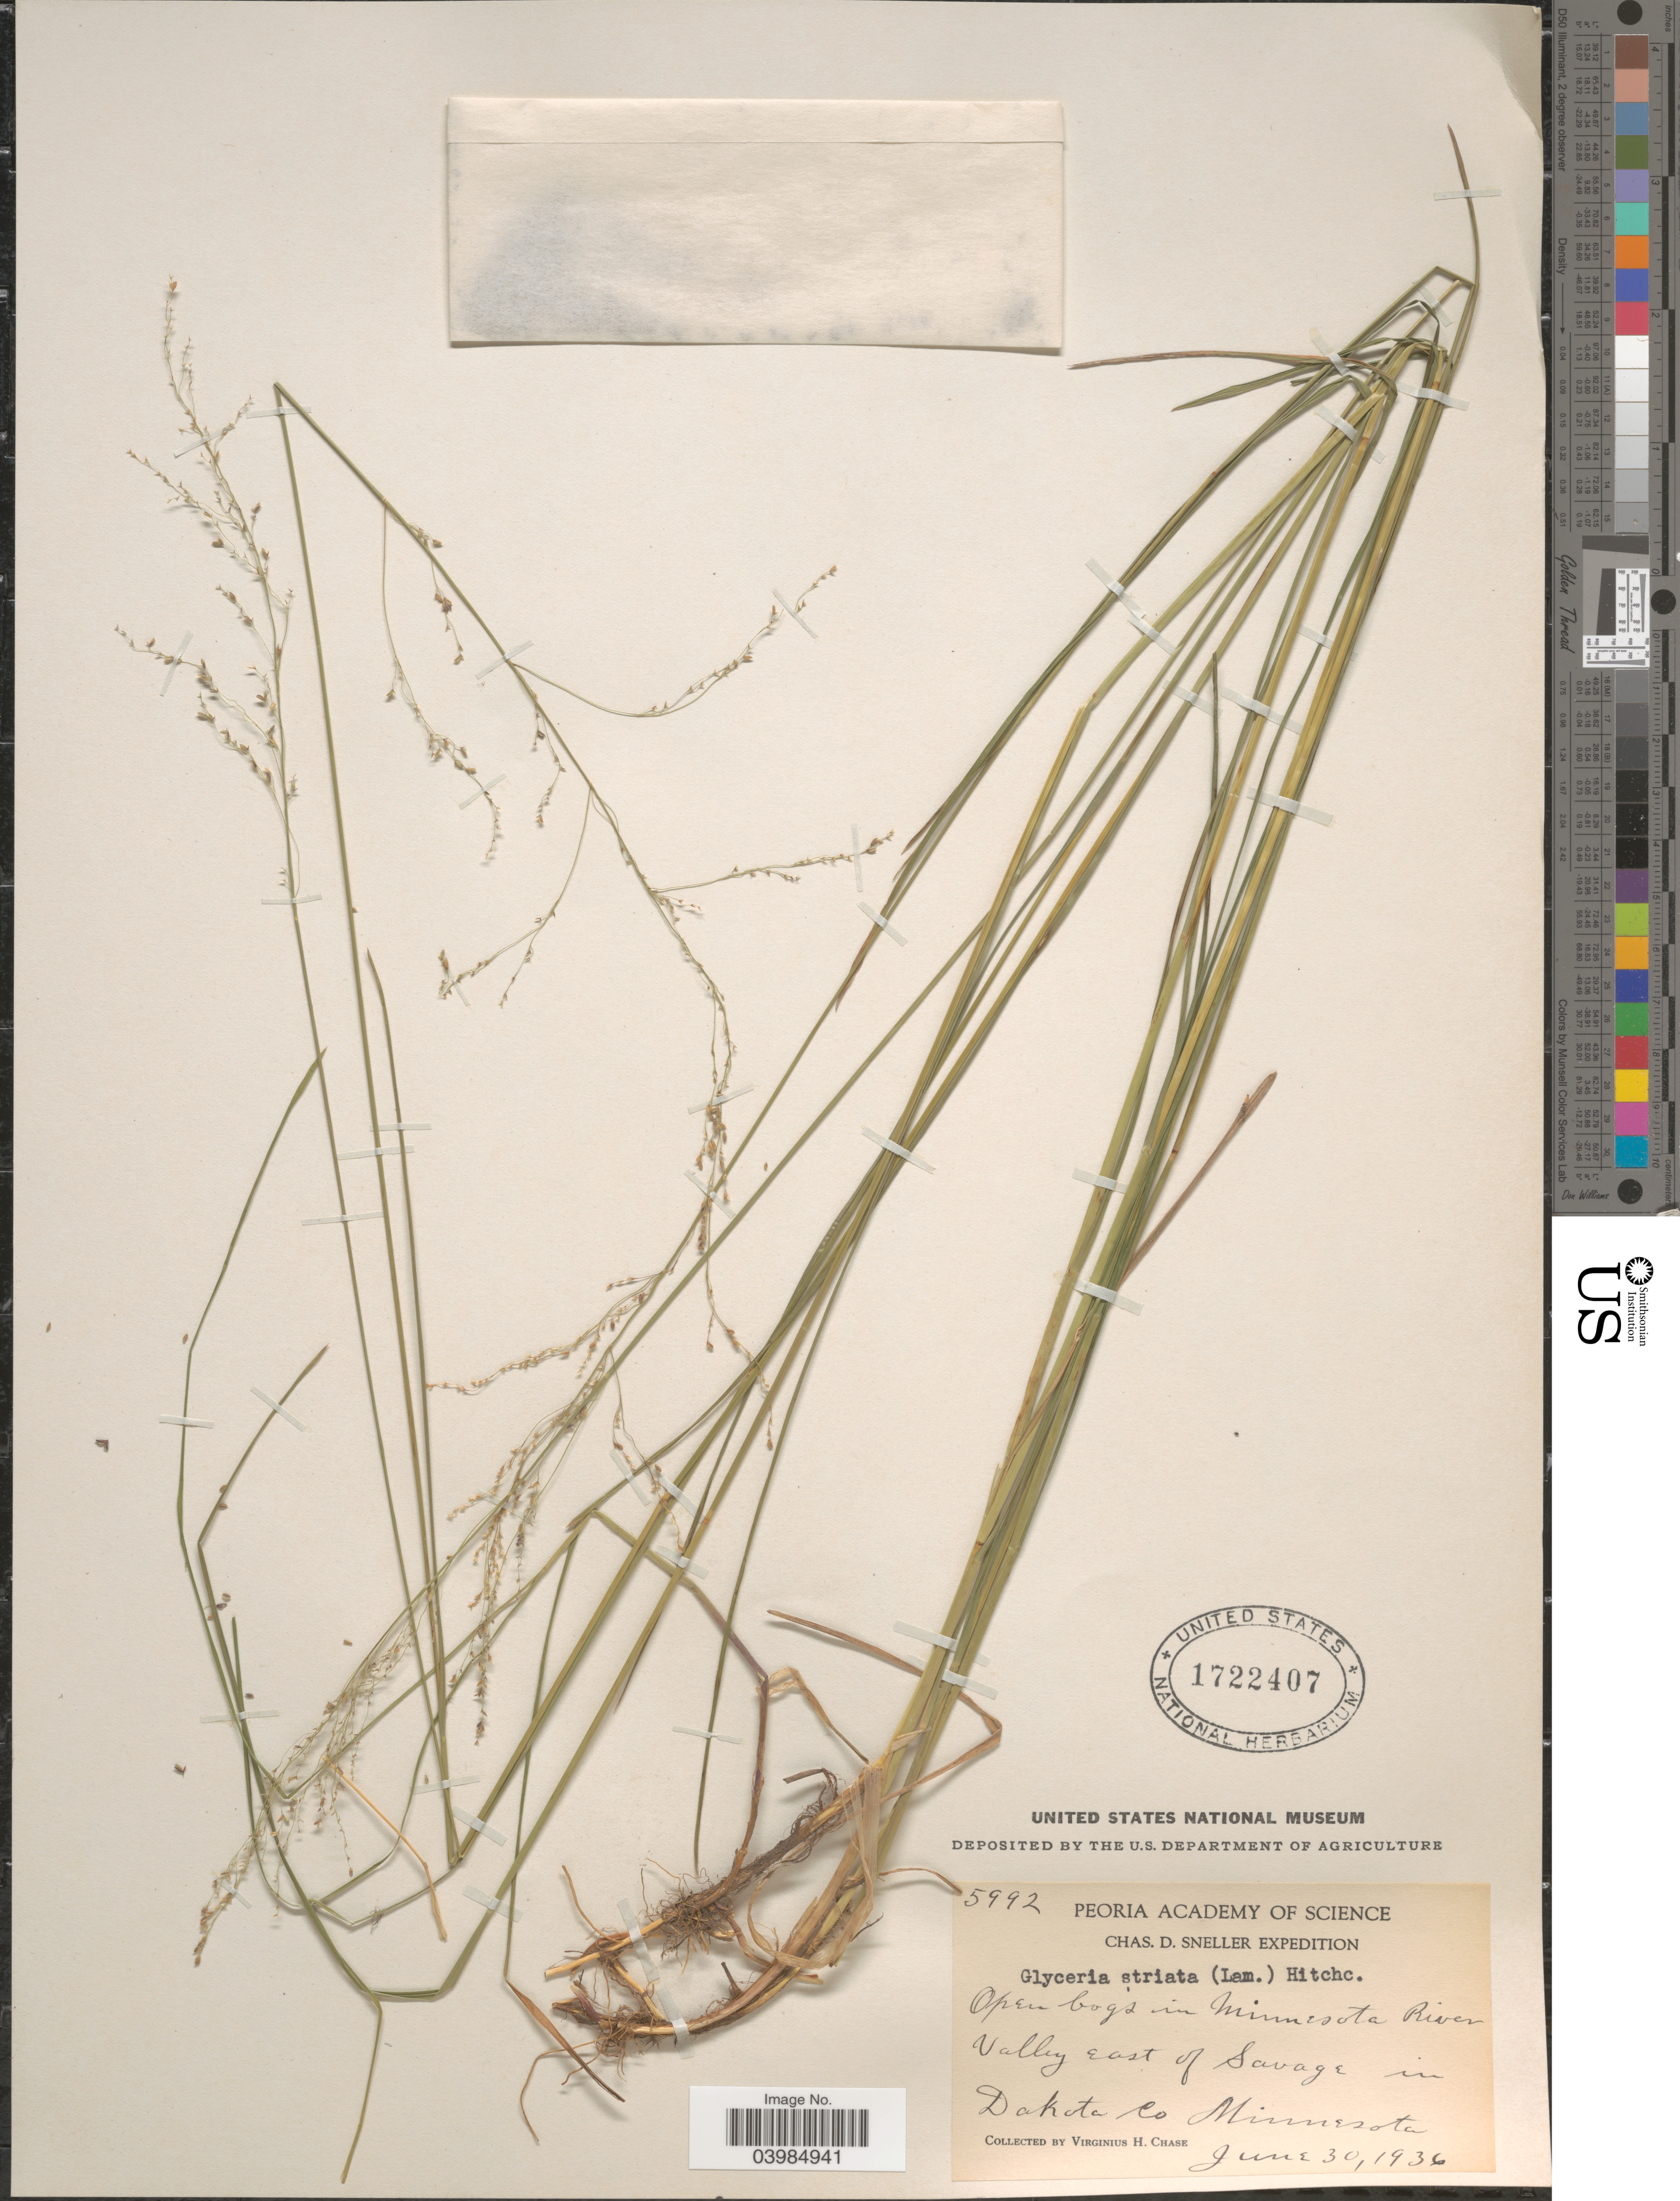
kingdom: Plantae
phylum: Tracheophyta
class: Liliopsida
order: Poales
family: Poaceae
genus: Glyceria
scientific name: Glyceria striata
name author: (Lam.) Hitchc.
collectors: V. H. Chase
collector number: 5992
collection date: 1936-06-30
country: United States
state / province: Minnesota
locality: Valley east of Savage in Dakota Co.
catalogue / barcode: US 1722407